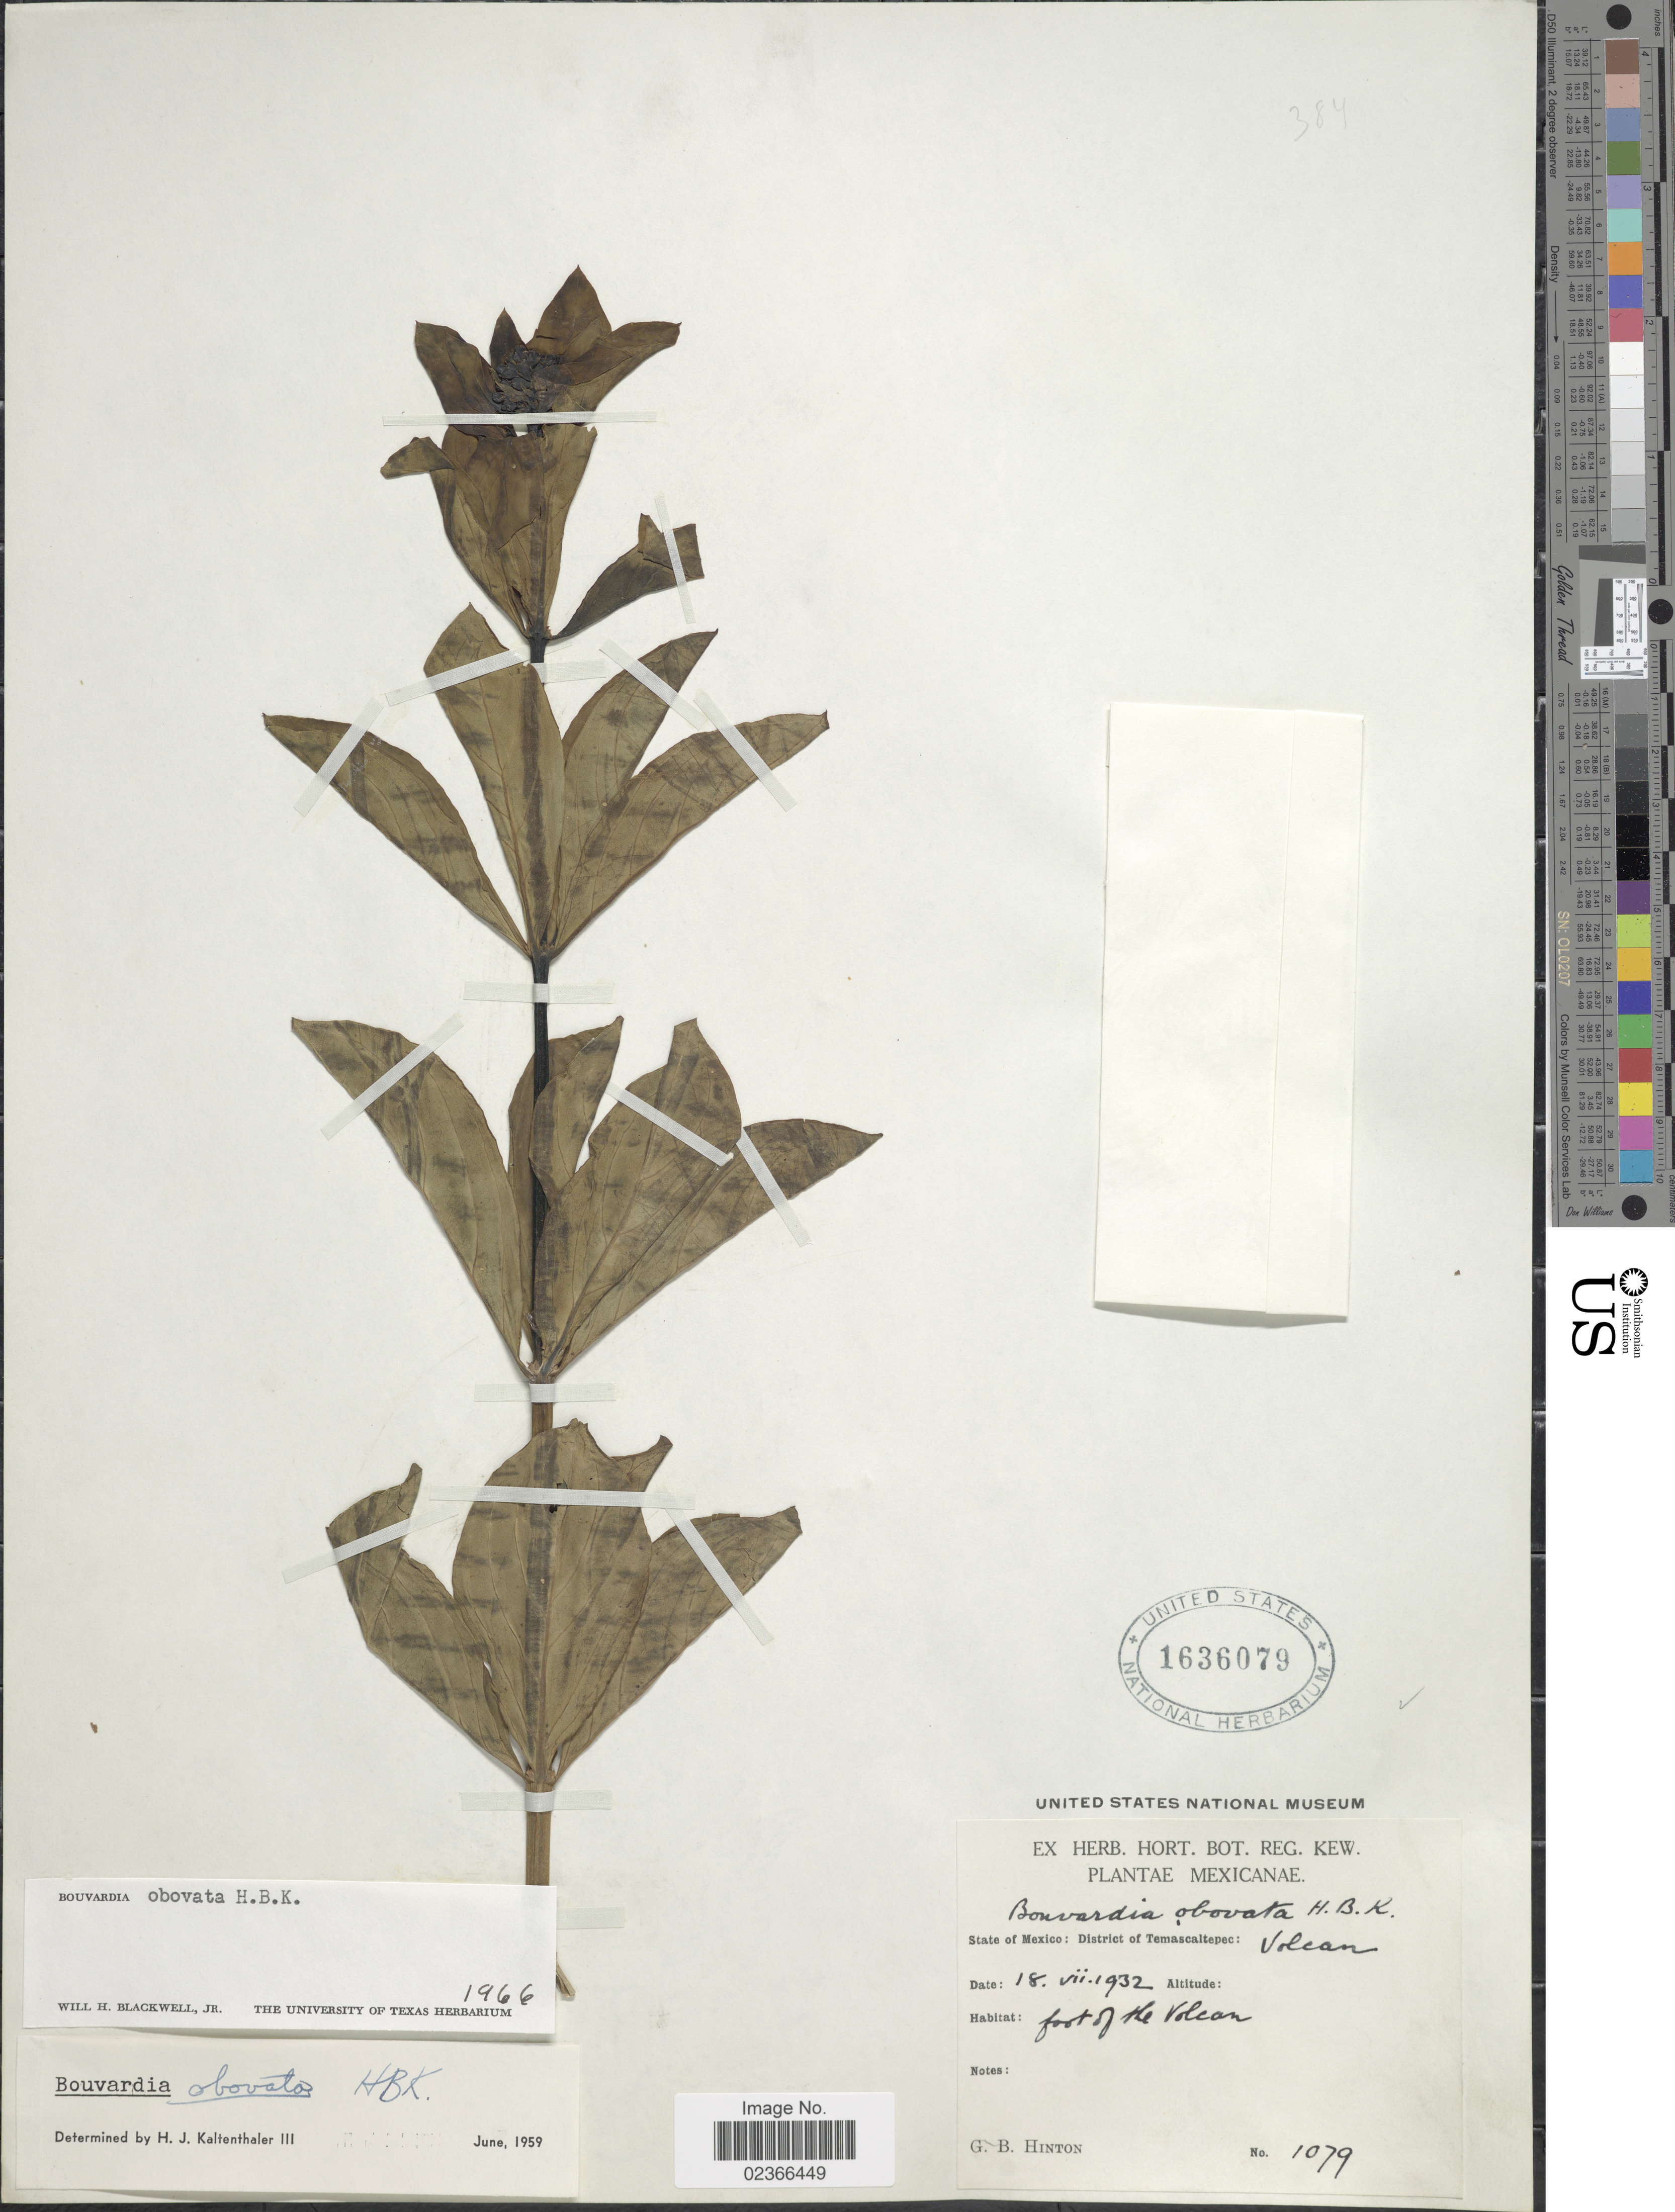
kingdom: Plantae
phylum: Tracheophyta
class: Magnoliopsida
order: Gentianales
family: Rubiaceae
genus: Bouvardia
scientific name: Bouvardia obovata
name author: Kunth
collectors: G. B. Hinton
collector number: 1079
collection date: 1932-07-18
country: Mexico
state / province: México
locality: District of Temascaltepec: Volcan, foot of the Volcan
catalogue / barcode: US 1636079